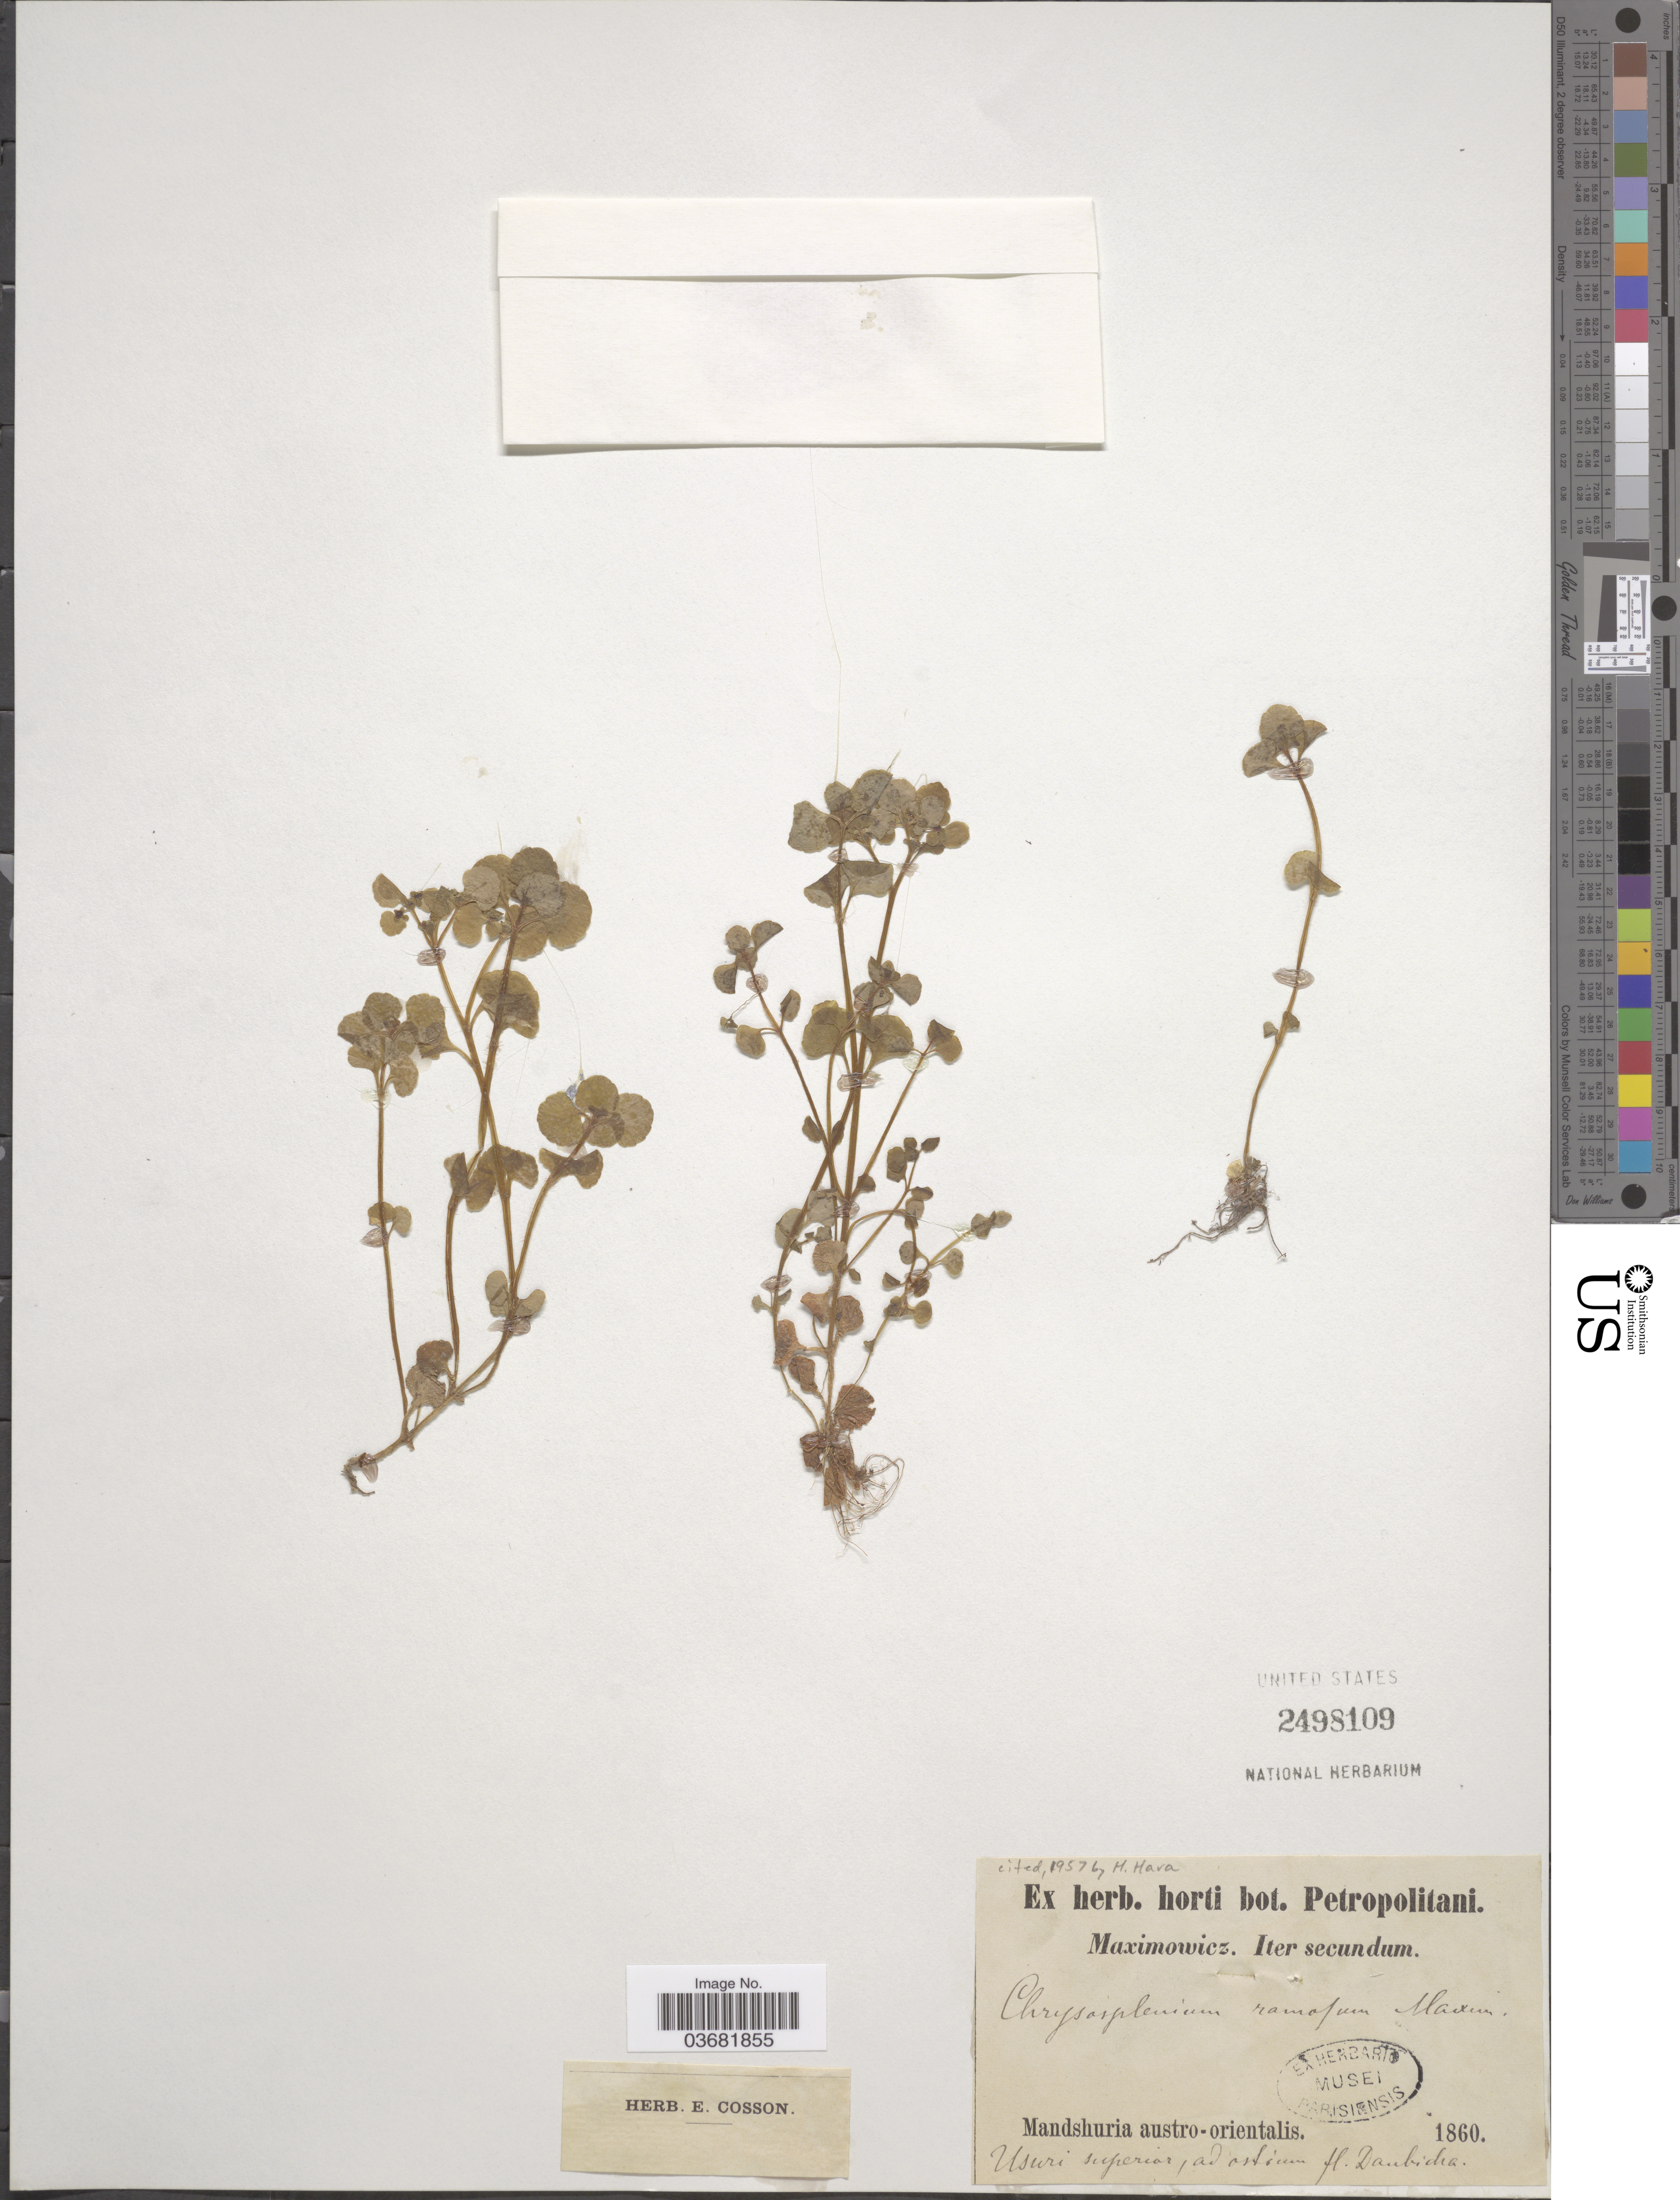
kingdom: Plantae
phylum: Tracheophyta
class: Magnoliopsida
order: Saxifragales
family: Saxifragaceae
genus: Chrysosplenium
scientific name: Chrysosplenium ramosum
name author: Maxim.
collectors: Maximowicz, --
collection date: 1860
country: China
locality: Iter secundum. Mandshuria austro-orientalis. Usuri superior, ad ostium fl. Danbidra [interpreted].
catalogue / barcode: US 2498109